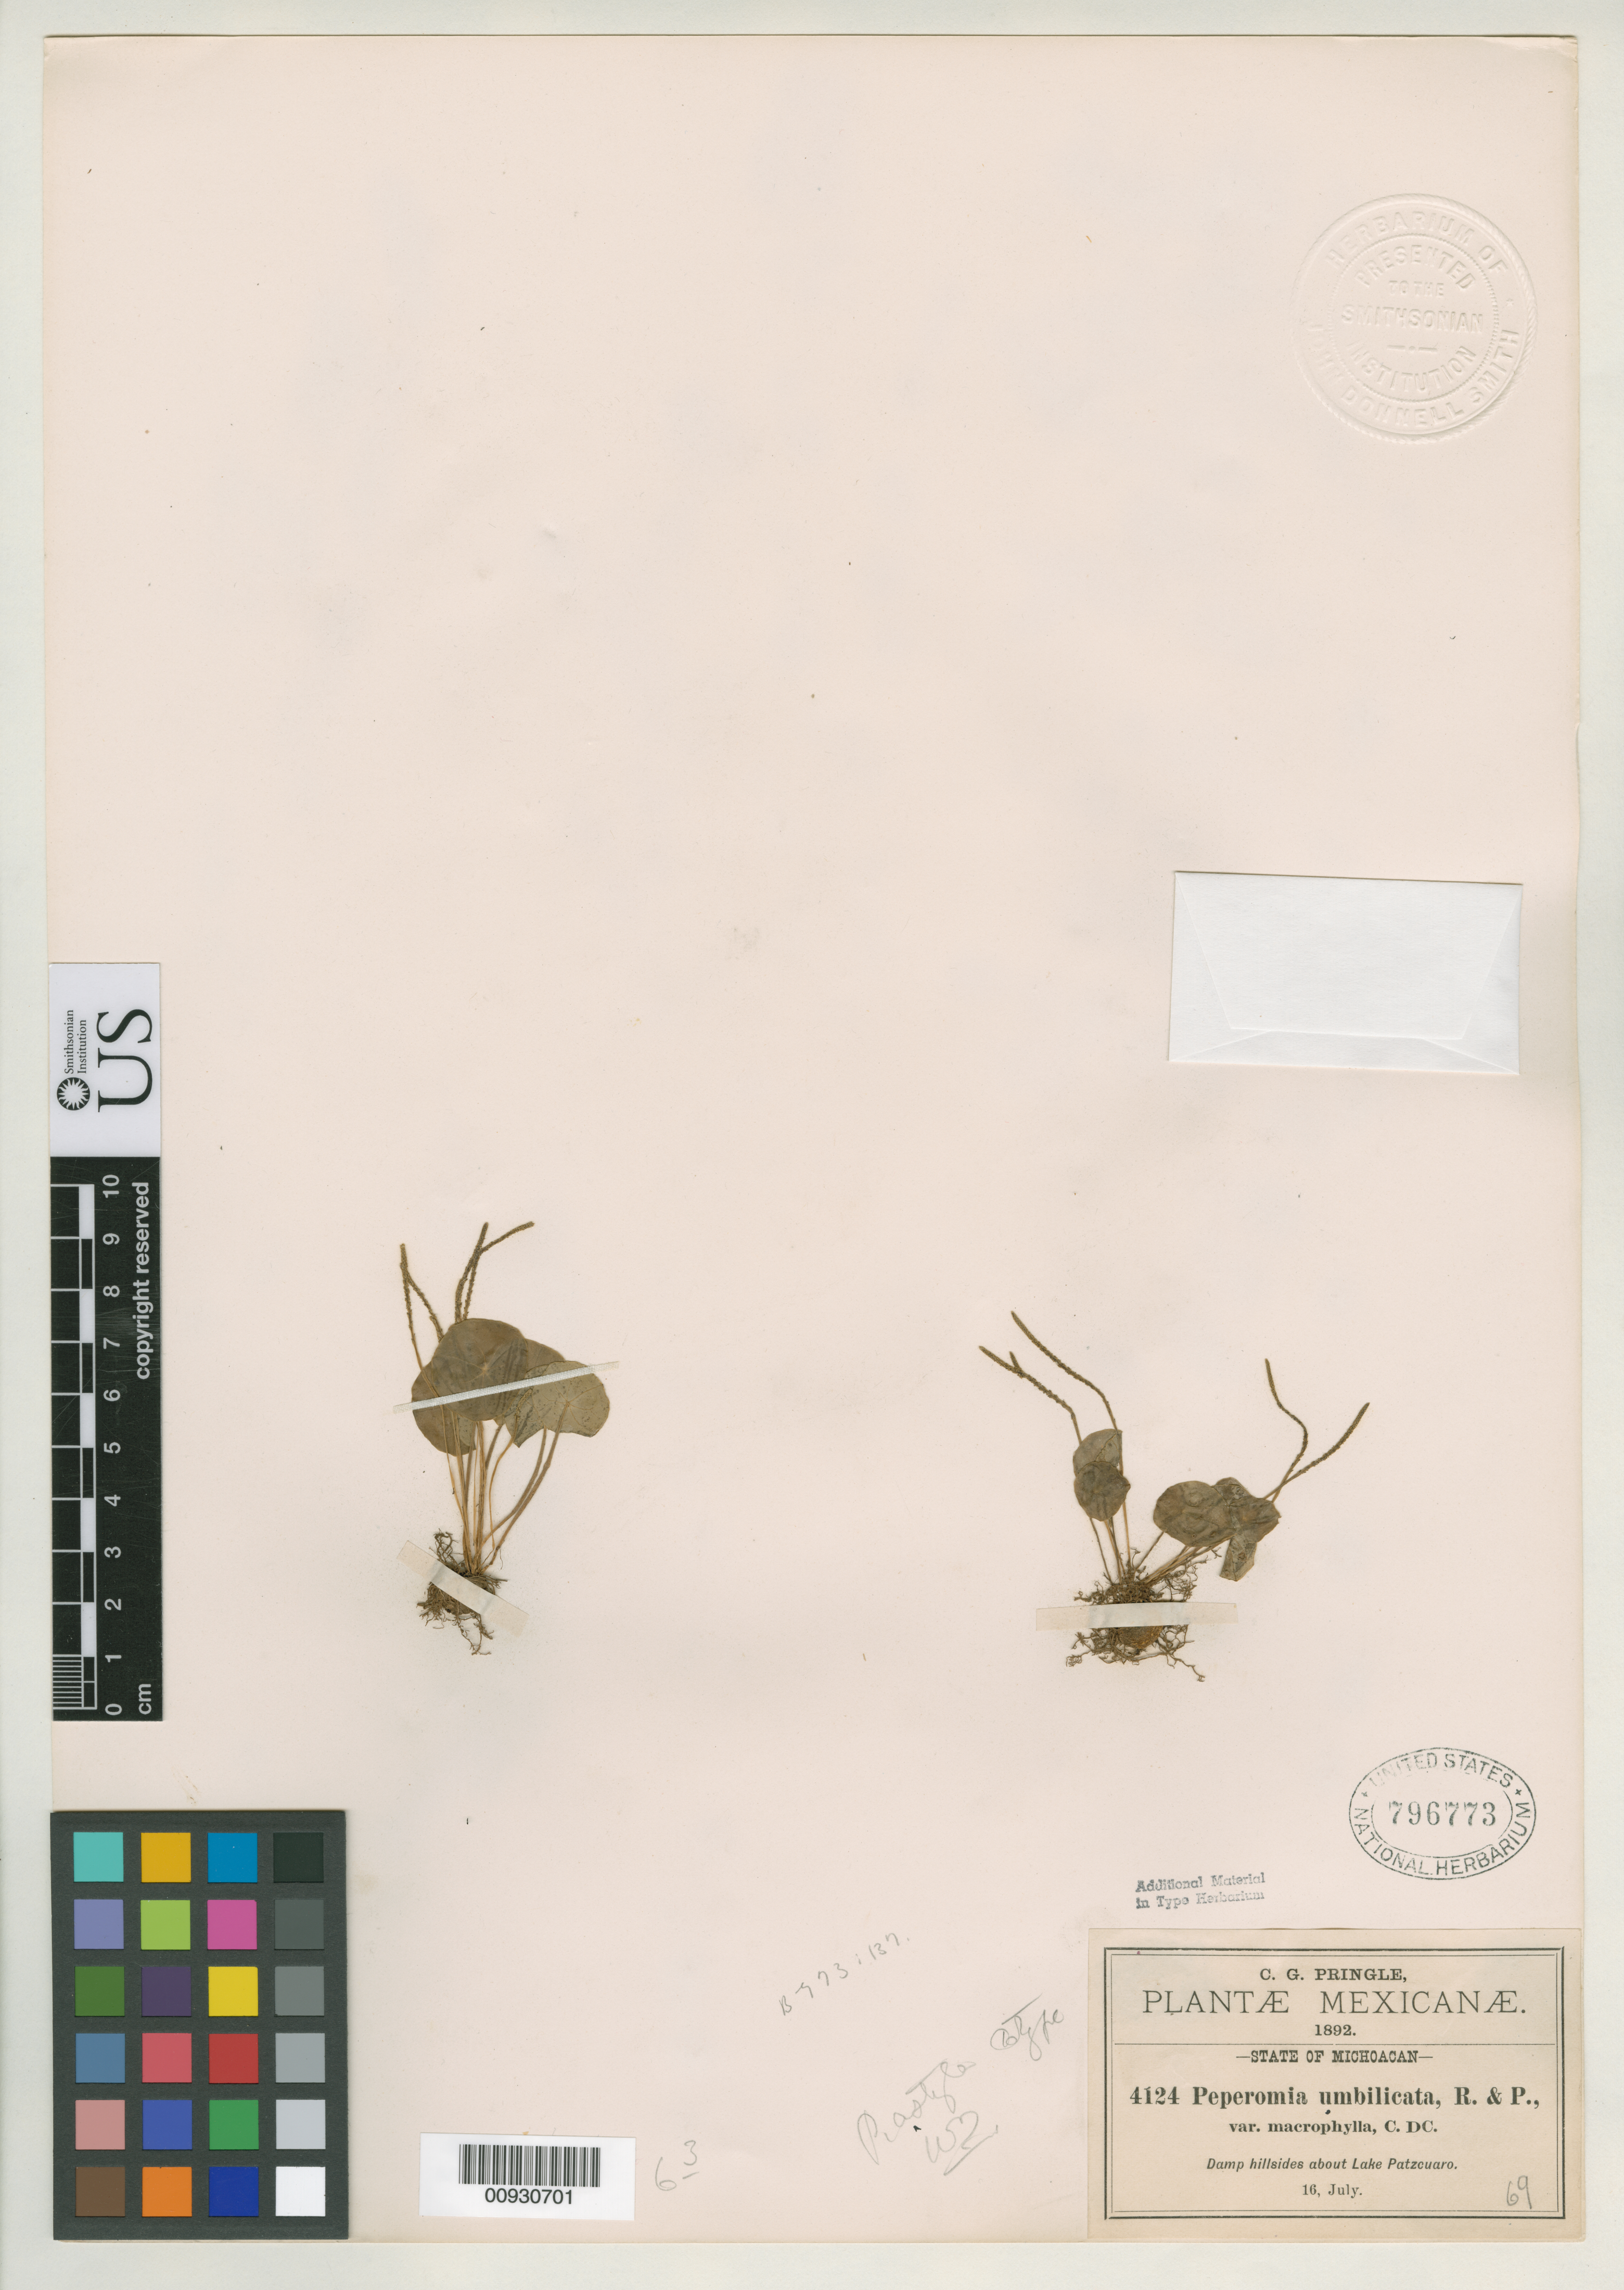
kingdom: Plantae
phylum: Tracheophyta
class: Magnoliopsida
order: Piperales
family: Piperaceae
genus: Peperomia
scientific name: Peperomia astyla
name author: Trel.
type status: Isotype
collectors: C. G. Pringle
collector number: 4124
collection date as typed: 16 Jul 1892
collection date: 1892-07-16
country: Mexico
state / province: Michoacán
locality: Lake Patzcuaro.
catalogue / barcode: US 796773